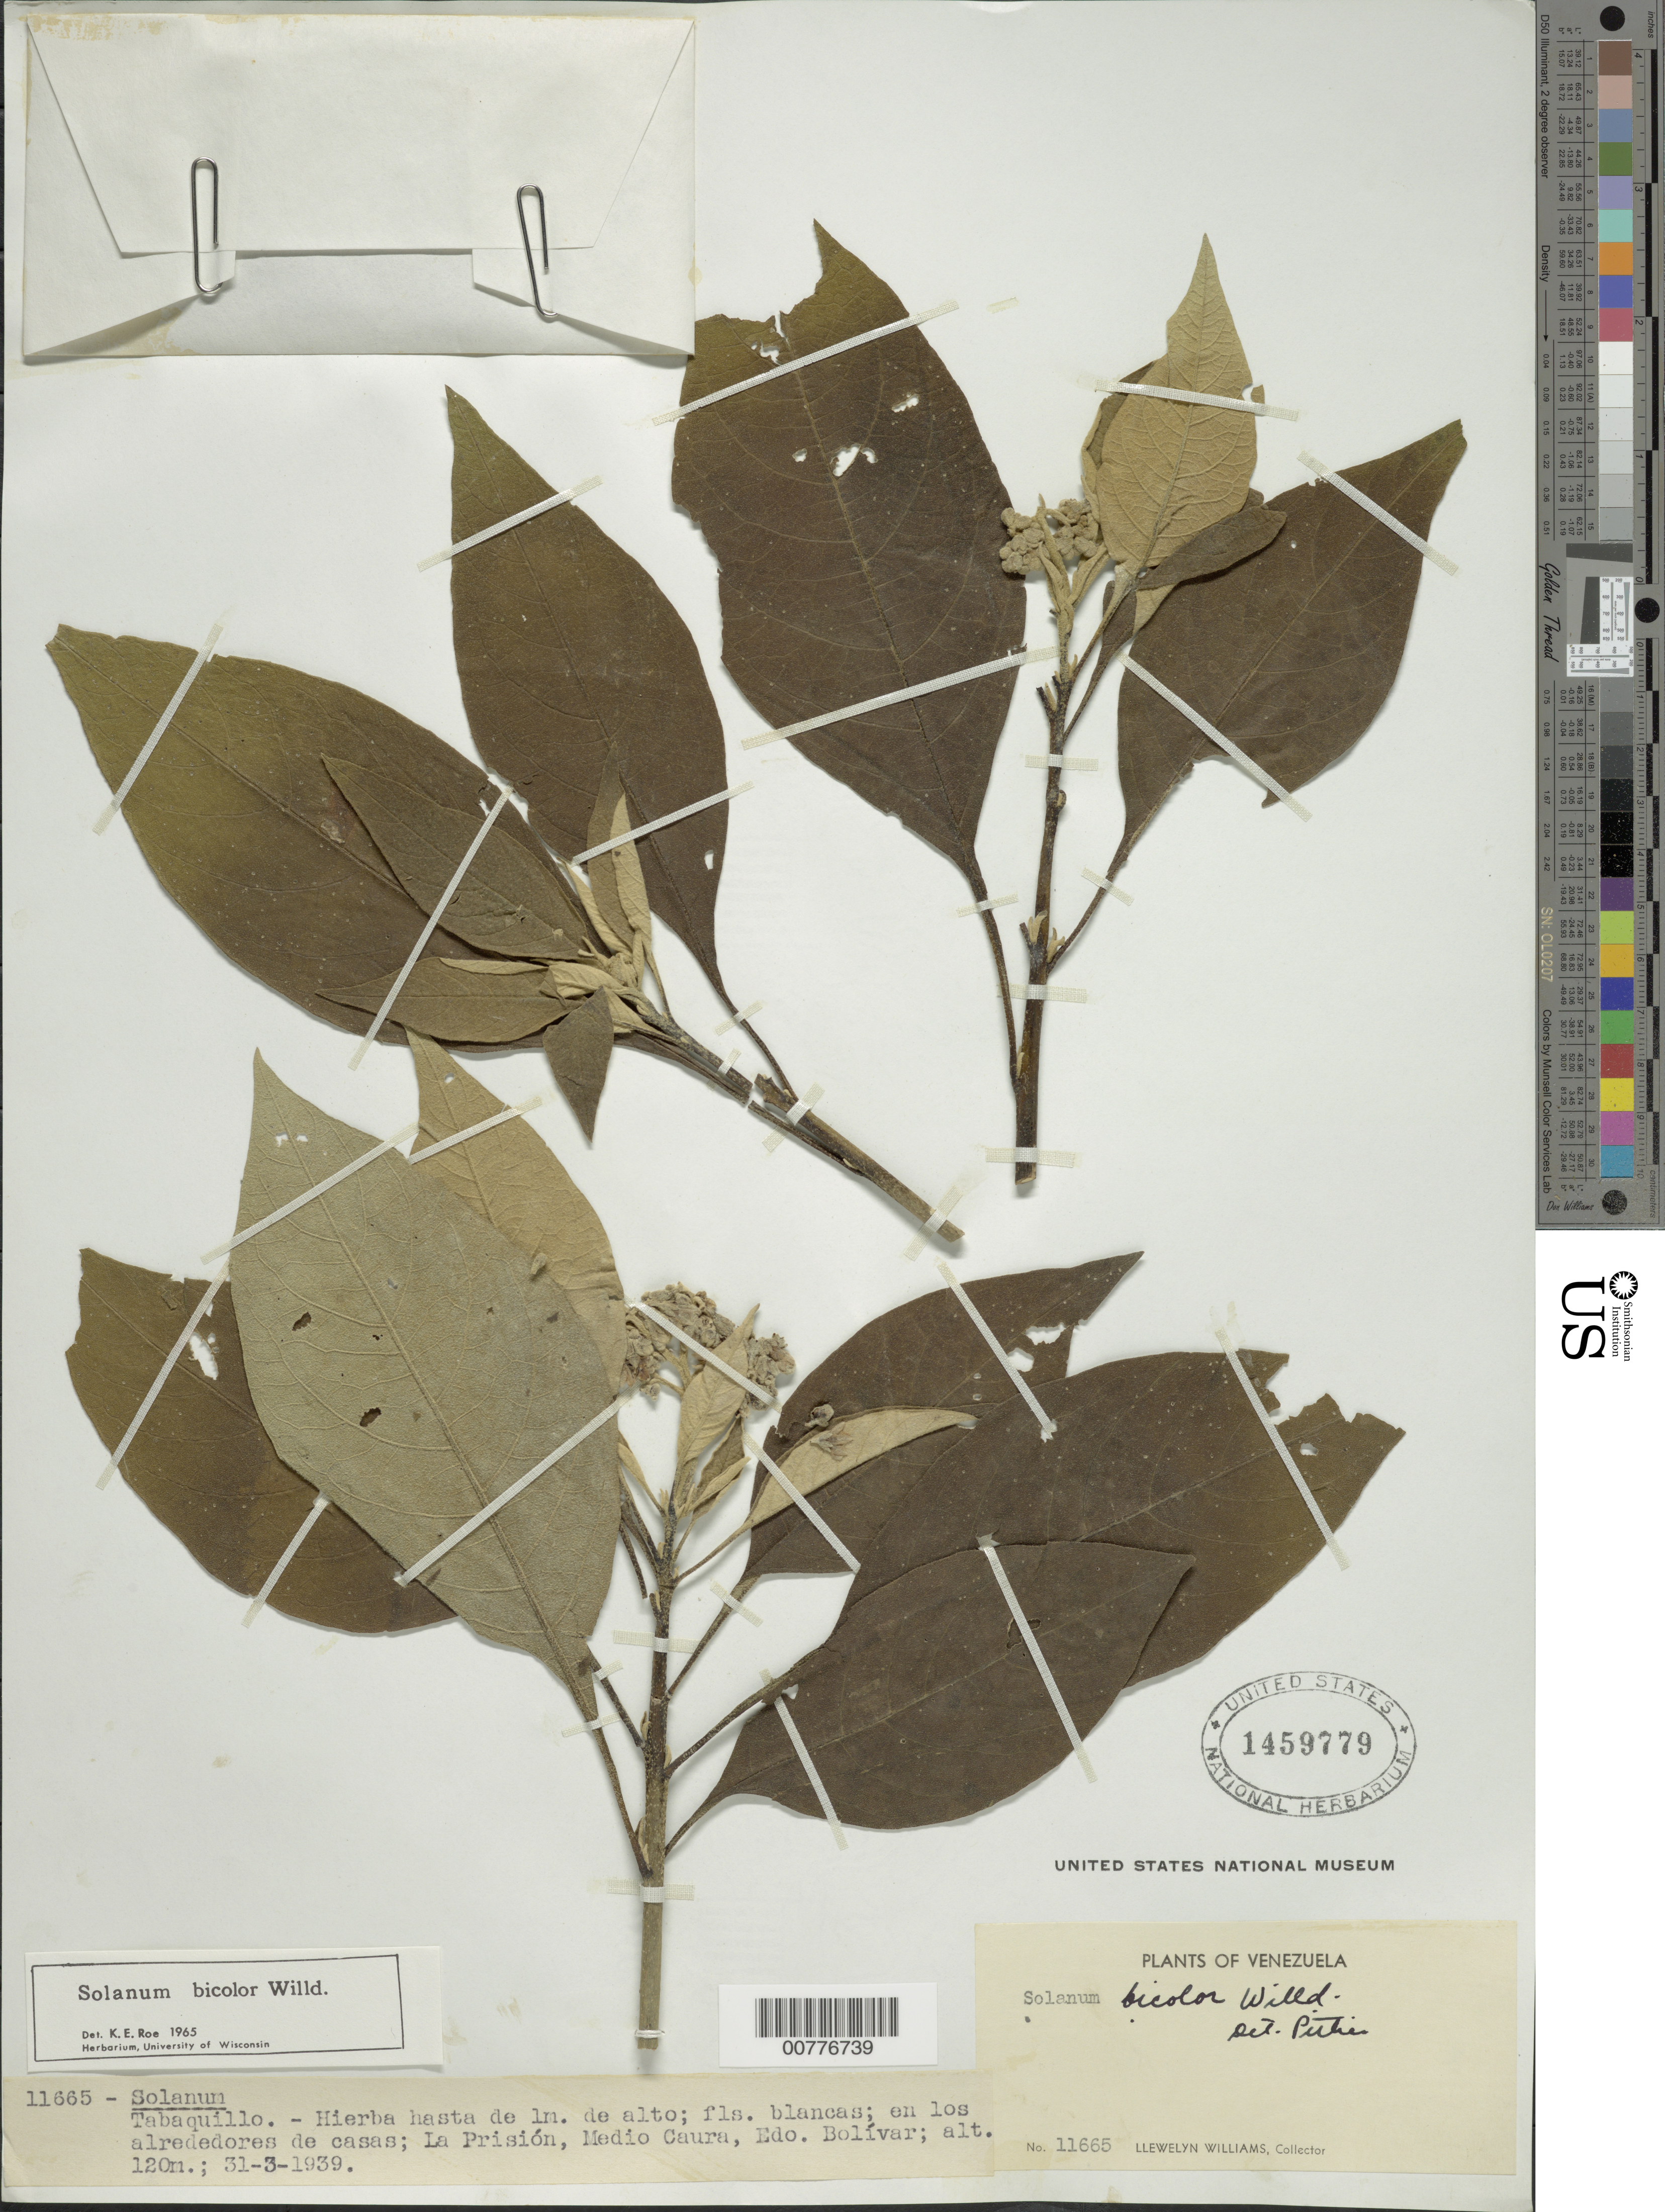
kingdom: Plantae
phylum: Tracheophyta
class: Magnoliopsida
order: Solanales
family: Solanaceae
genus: Solanum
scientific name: Solanum bicolor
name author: Willd. ex Roem. & Schult.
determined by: Roe, K. E.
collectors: L. Williams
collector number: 11665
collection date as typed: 3 Mar 1939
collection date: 1939-03-03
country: Venezuela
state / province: Bolívar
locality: La Prisión, Medio Caura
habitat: en los alrededores de casas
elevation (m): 120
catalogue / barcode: US 1459779